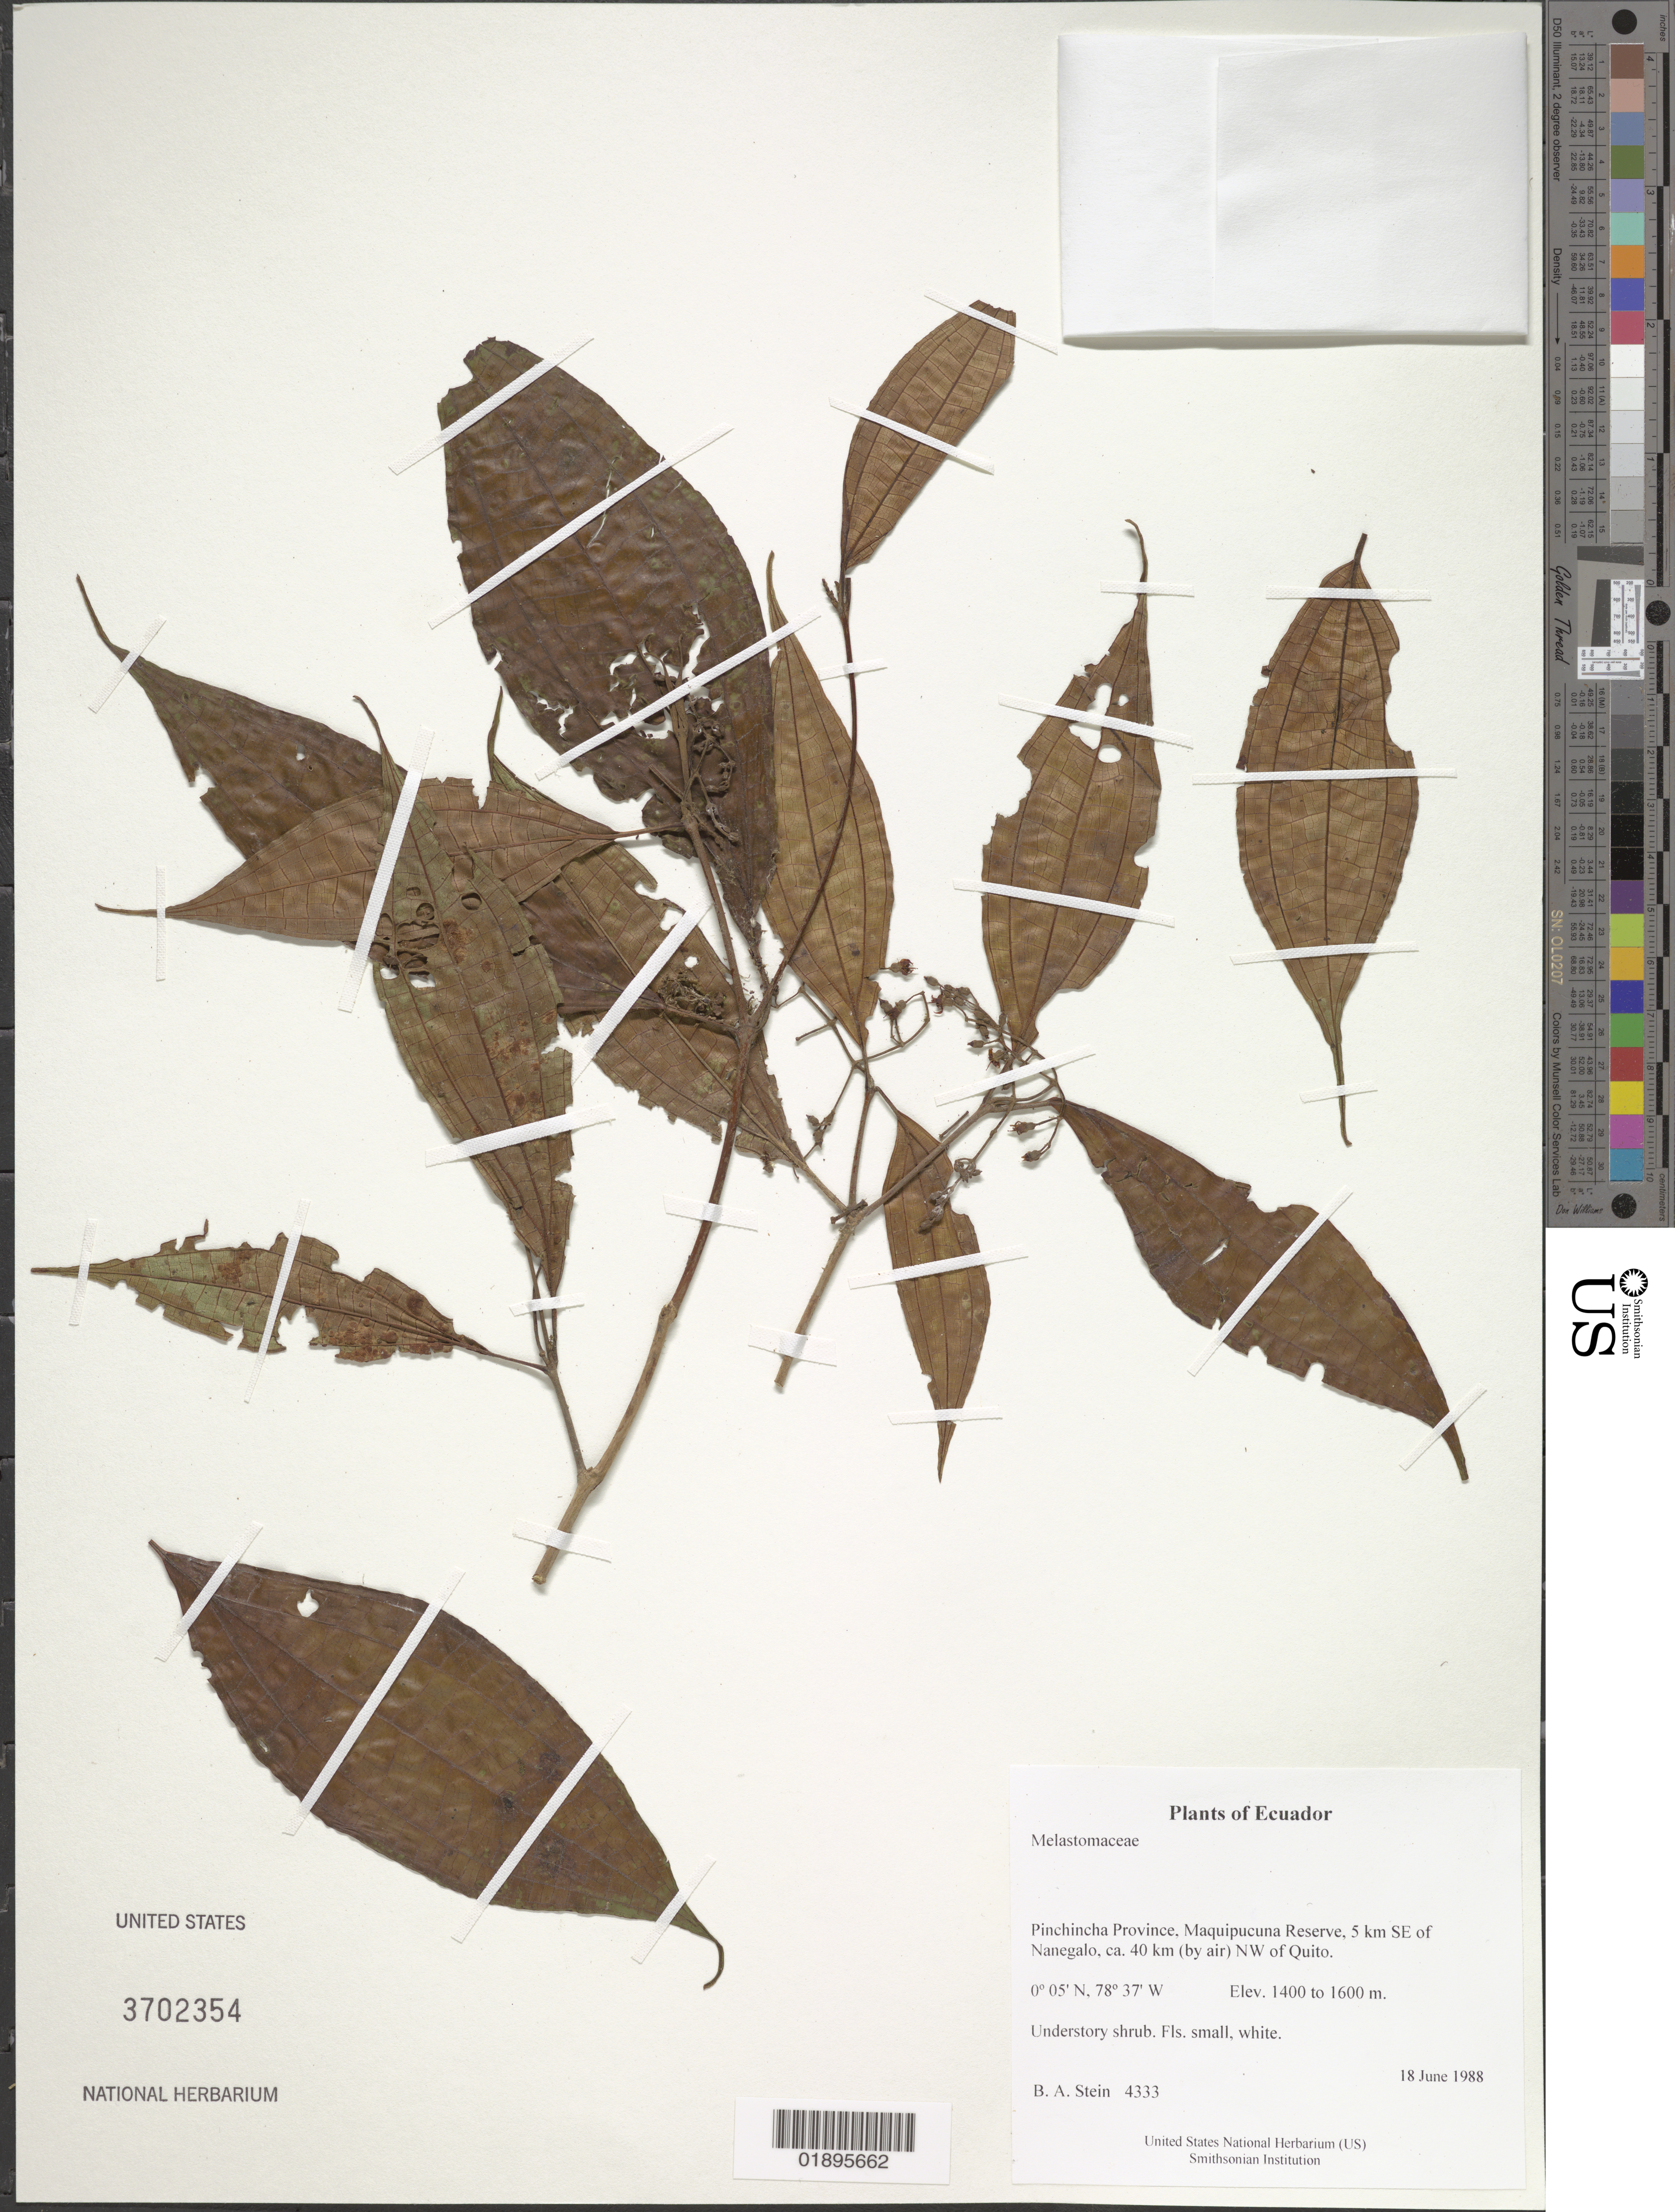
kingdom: Plantae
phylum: Tracheophyta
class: Magnoliopsida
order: Myrtales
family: Melastomataceae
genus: Miconia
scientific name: Miconia sp.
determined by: Michelangeli, F. A.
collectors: B. A. Stein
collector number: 4333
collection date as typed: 18 June 1988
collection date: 1988-06-18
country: Ecuador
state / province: Pichincha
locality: Maquipucuna Reserve, 5 km SE of Nanegalo, ca. 40 km (by air) NW of Quito.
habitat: Understory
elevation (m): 1400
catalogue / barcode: US 3702354